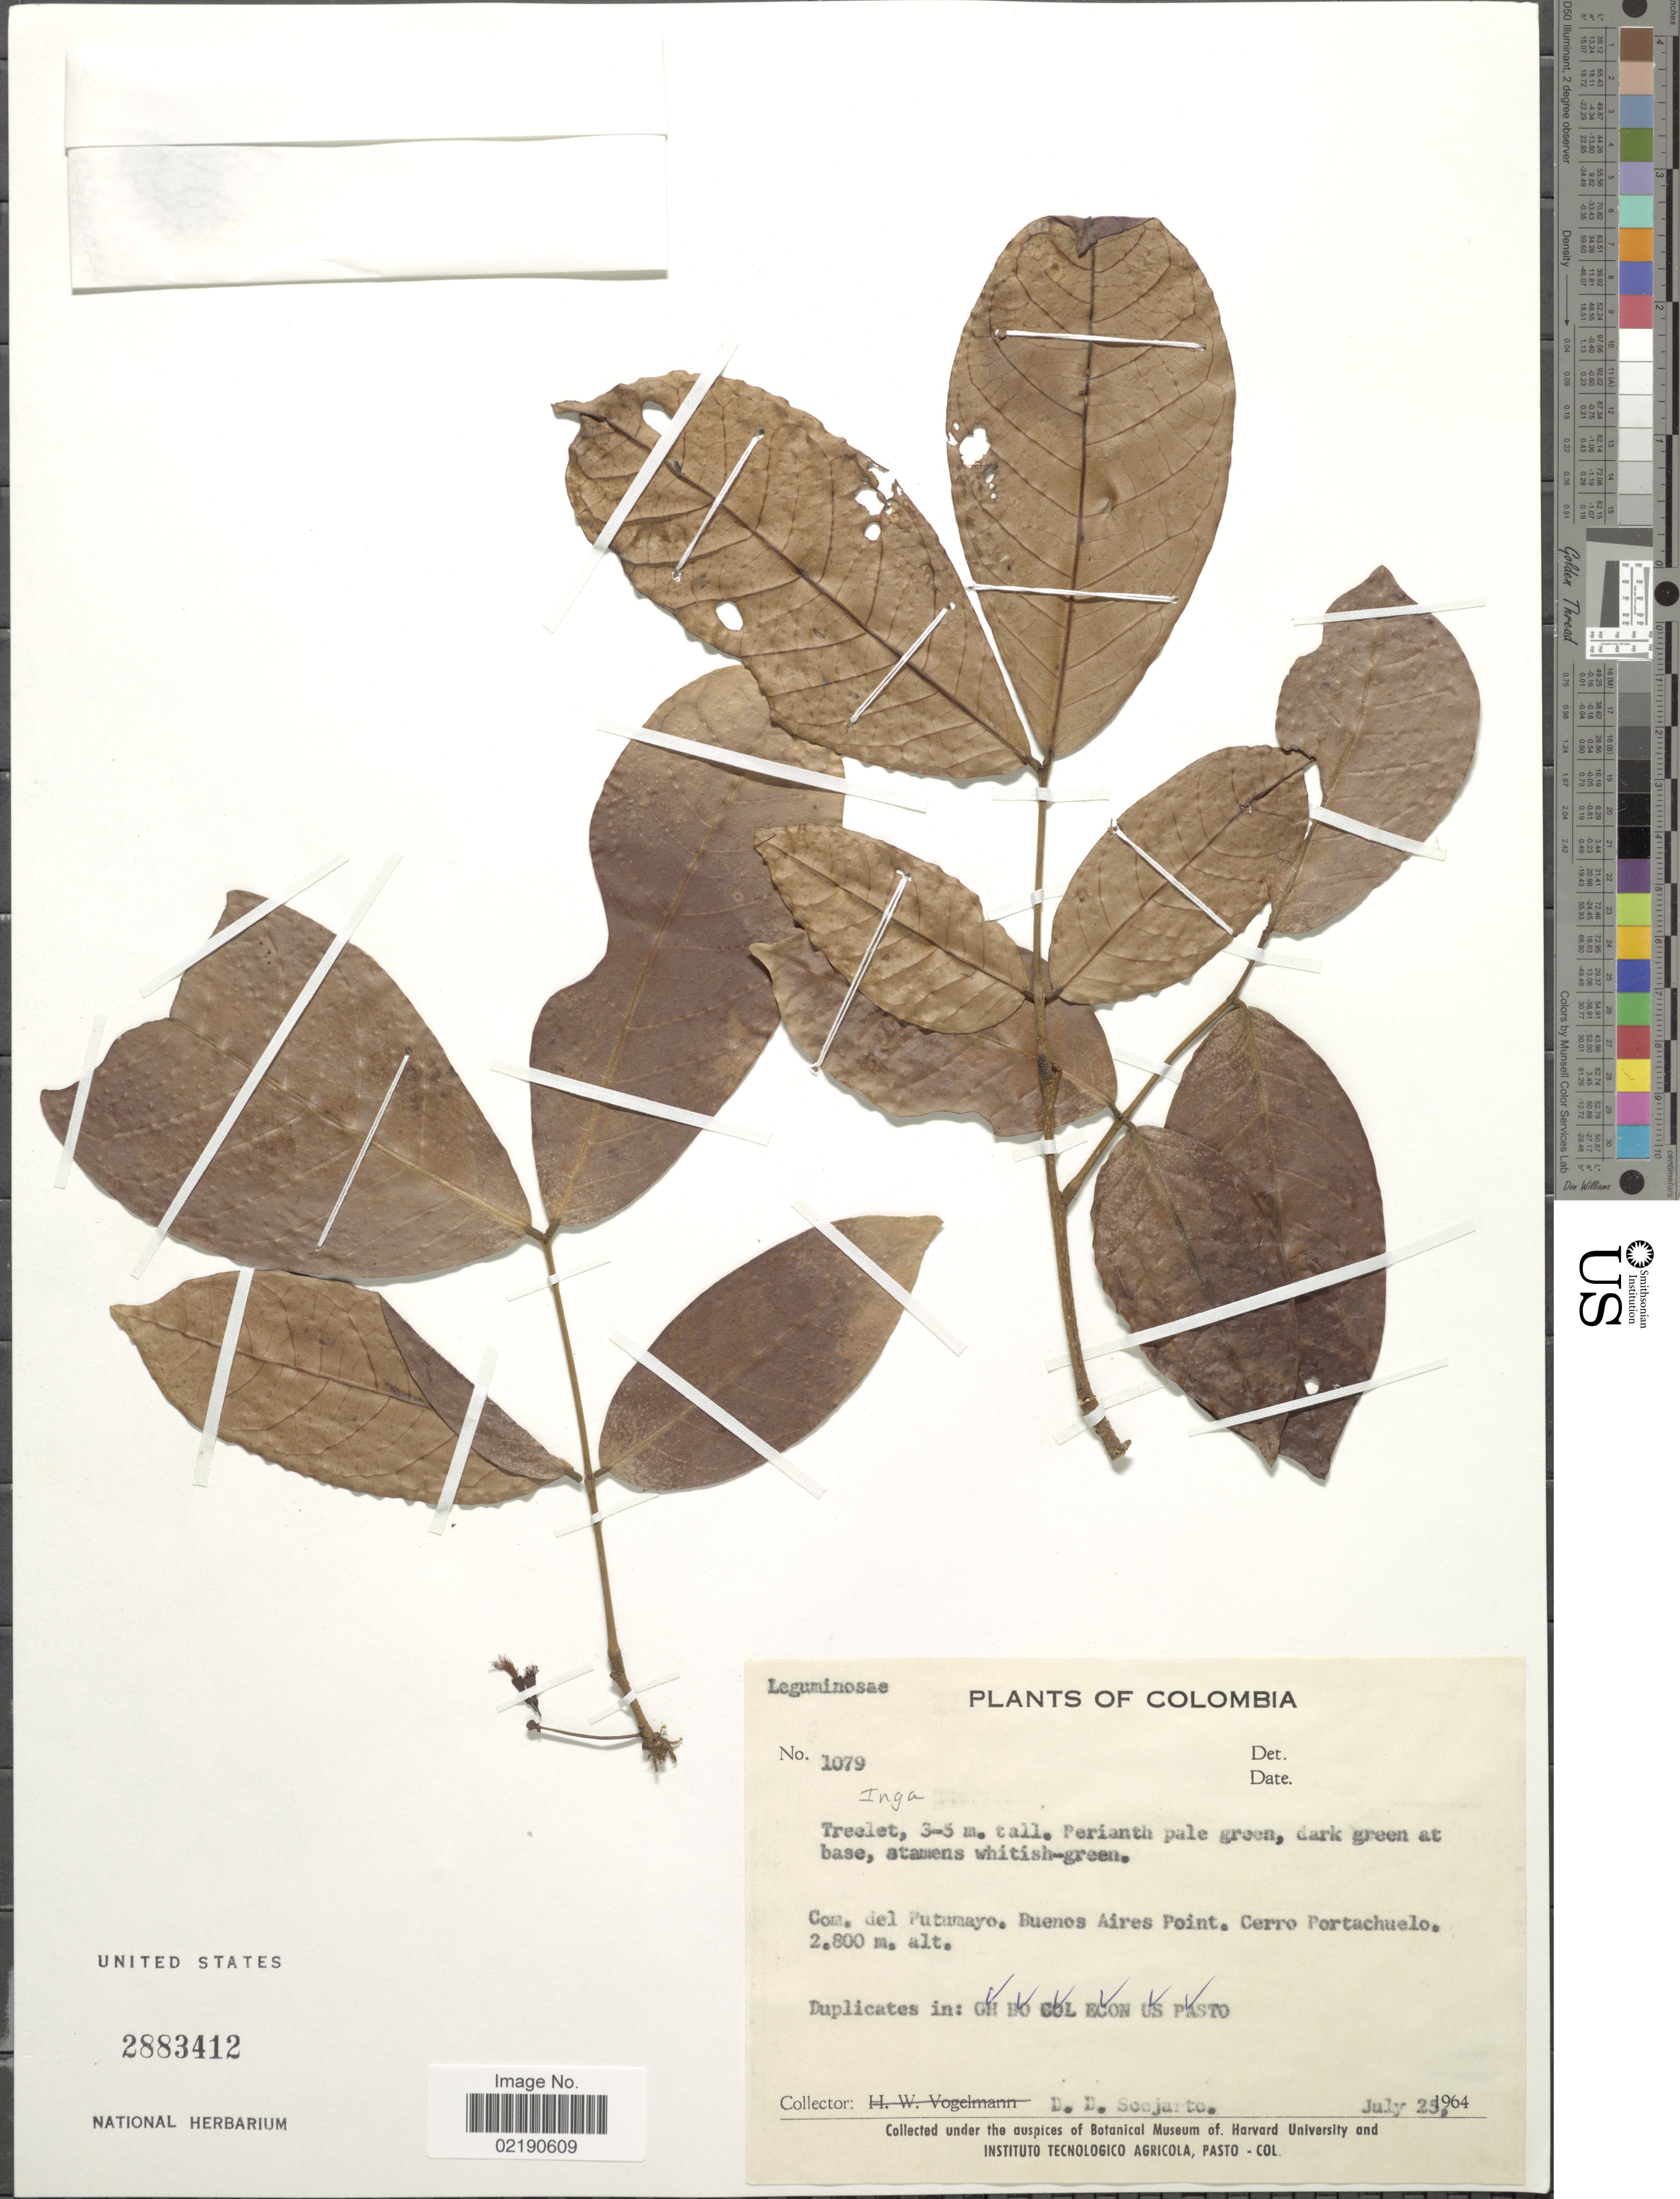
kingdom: Plantae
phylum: Tracheophyta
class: Magnoliopsida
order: Fabales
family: Fabaceae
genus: Inga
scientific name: Inga sp.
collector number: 1079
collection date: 1964-07-25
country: Colombia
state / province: Putumayo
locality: Buenos Aires Point, Cerro Portachuelo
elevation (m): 2800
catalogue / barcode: US 2883412